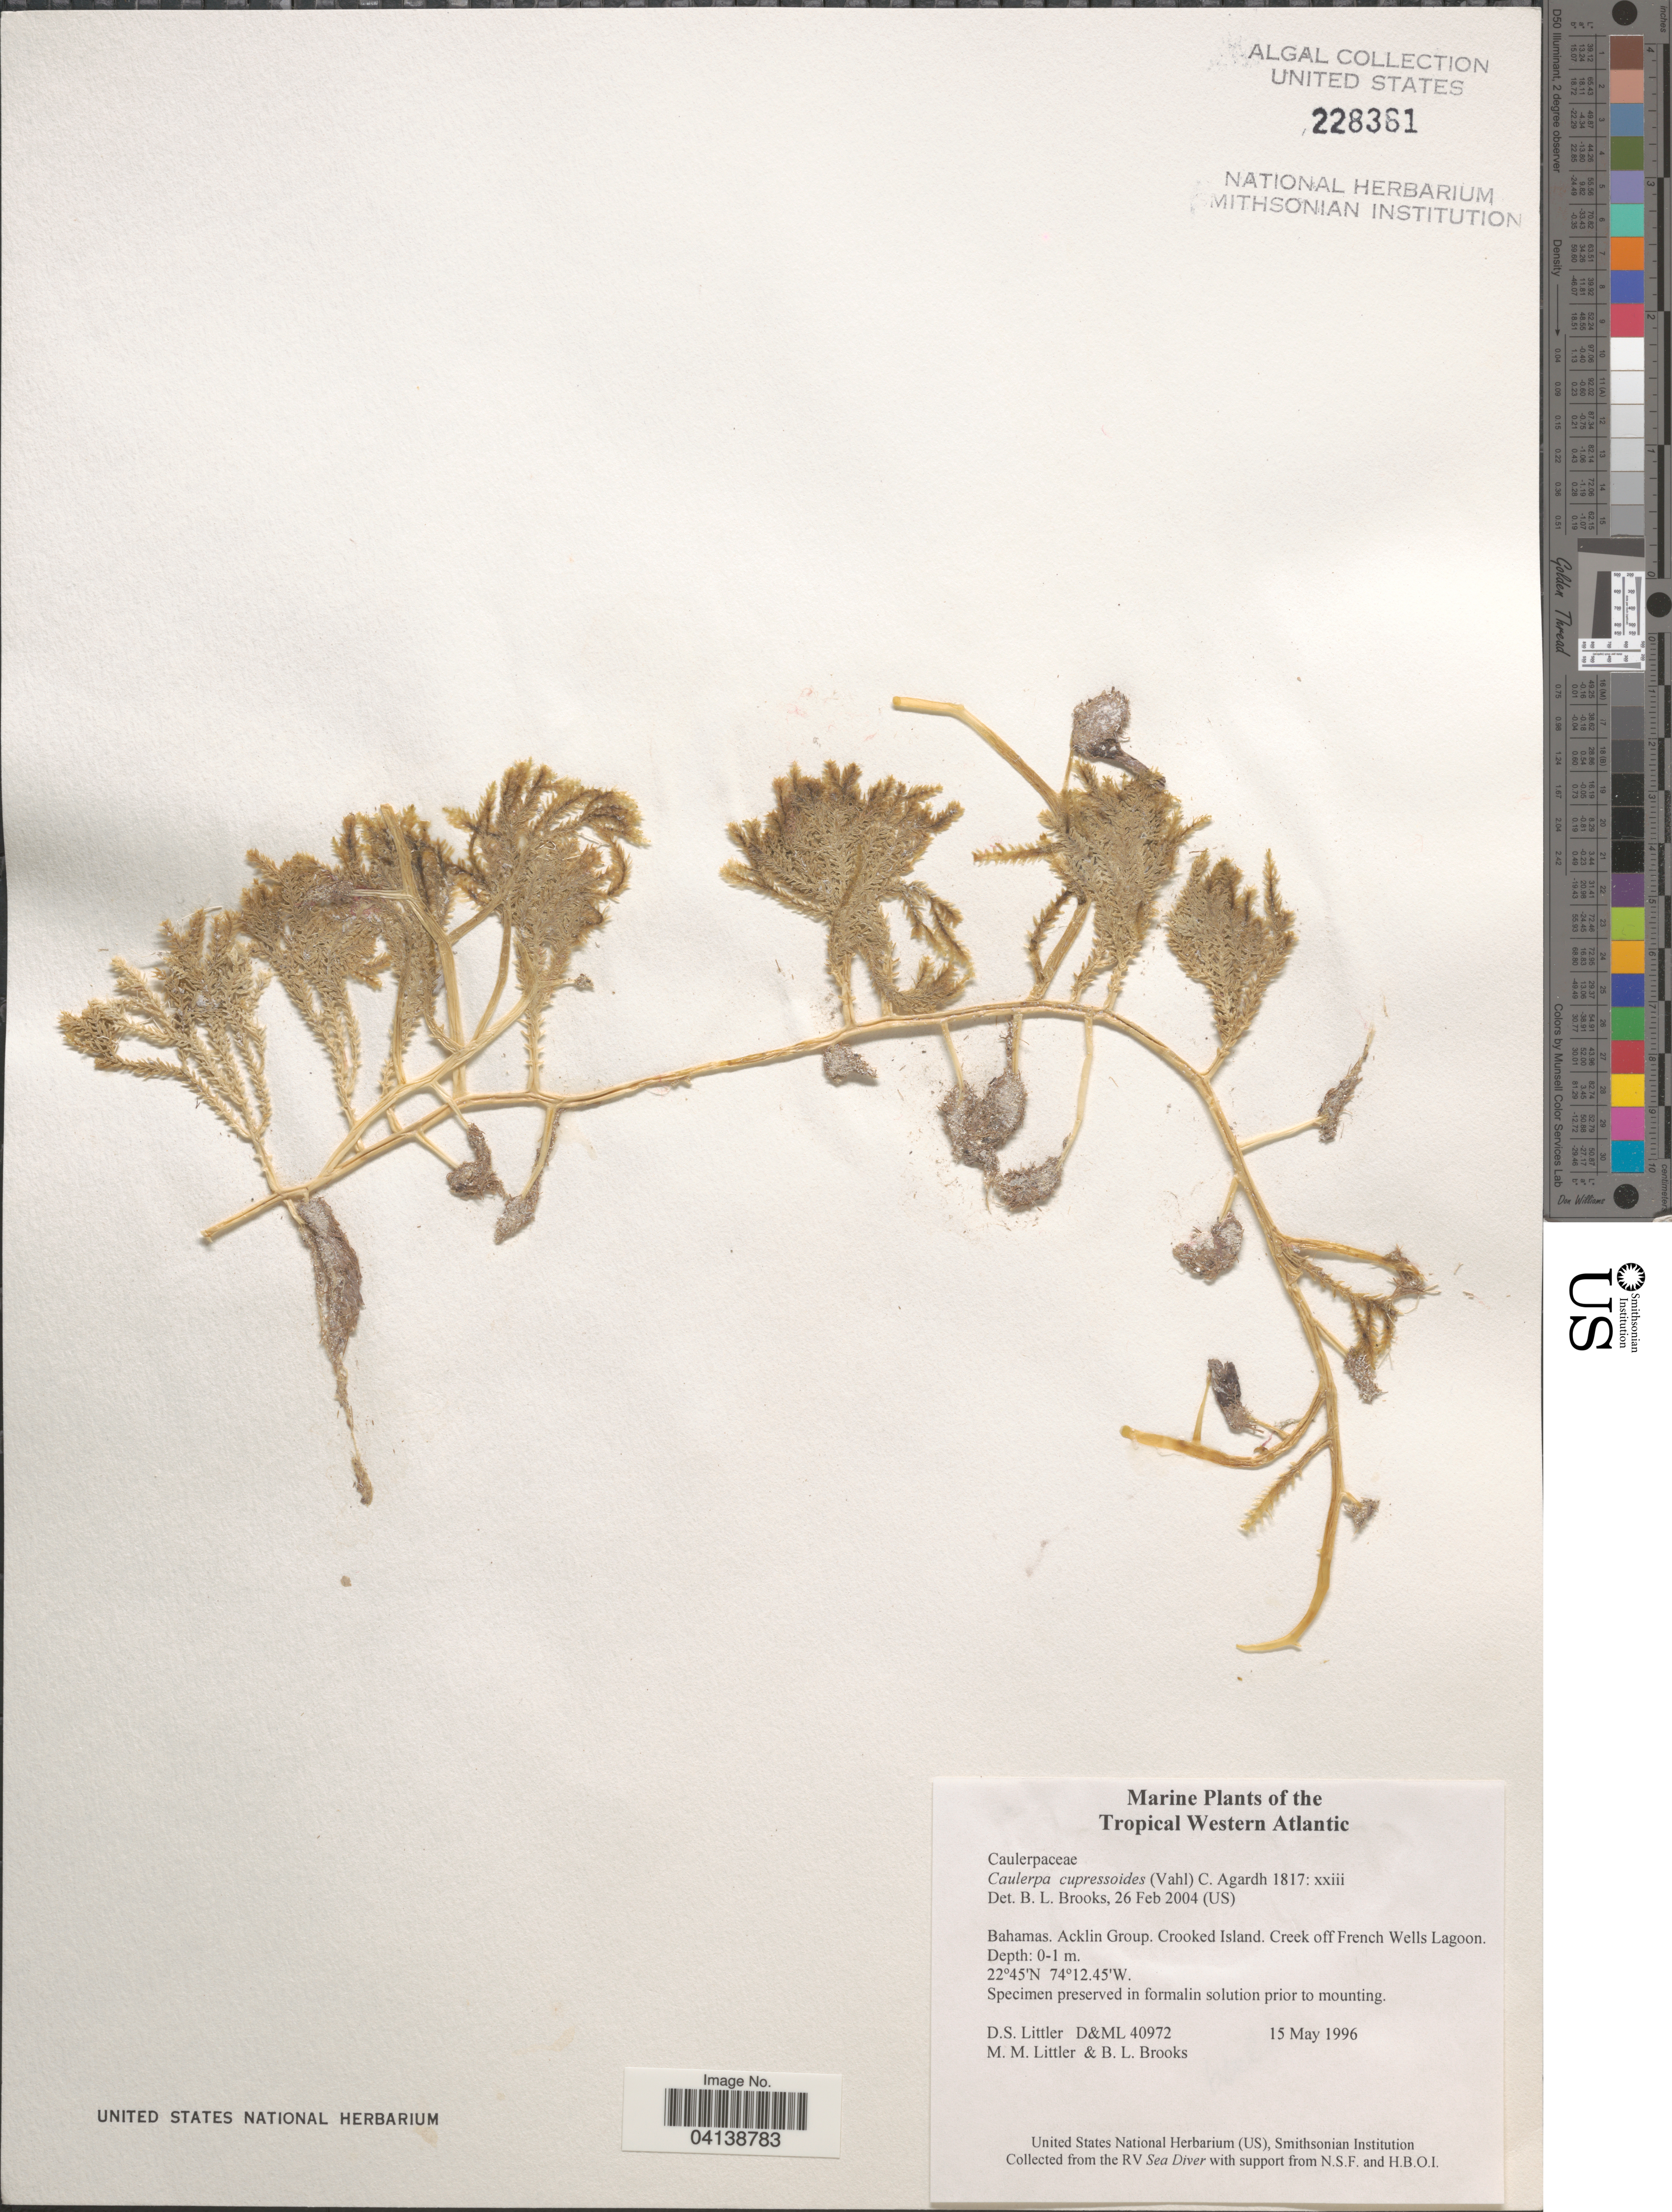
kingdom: Plantae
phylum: Chlorophyta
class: Ulvophyceae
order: Bryopsidales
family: Caulerpaceae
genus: Caulerpa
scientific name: Caulerpa cupressoides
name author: (Vahl) C. Agardh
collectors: D. S. Littler & B. Brooks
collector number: D&ML40972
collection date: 1996-05-15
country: Bahamas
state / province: Acklins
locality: The Tropical Western Atlantic. Acklin Group. Crooked Island. Creek off French Wells Lagoon.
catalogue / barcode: US 228361